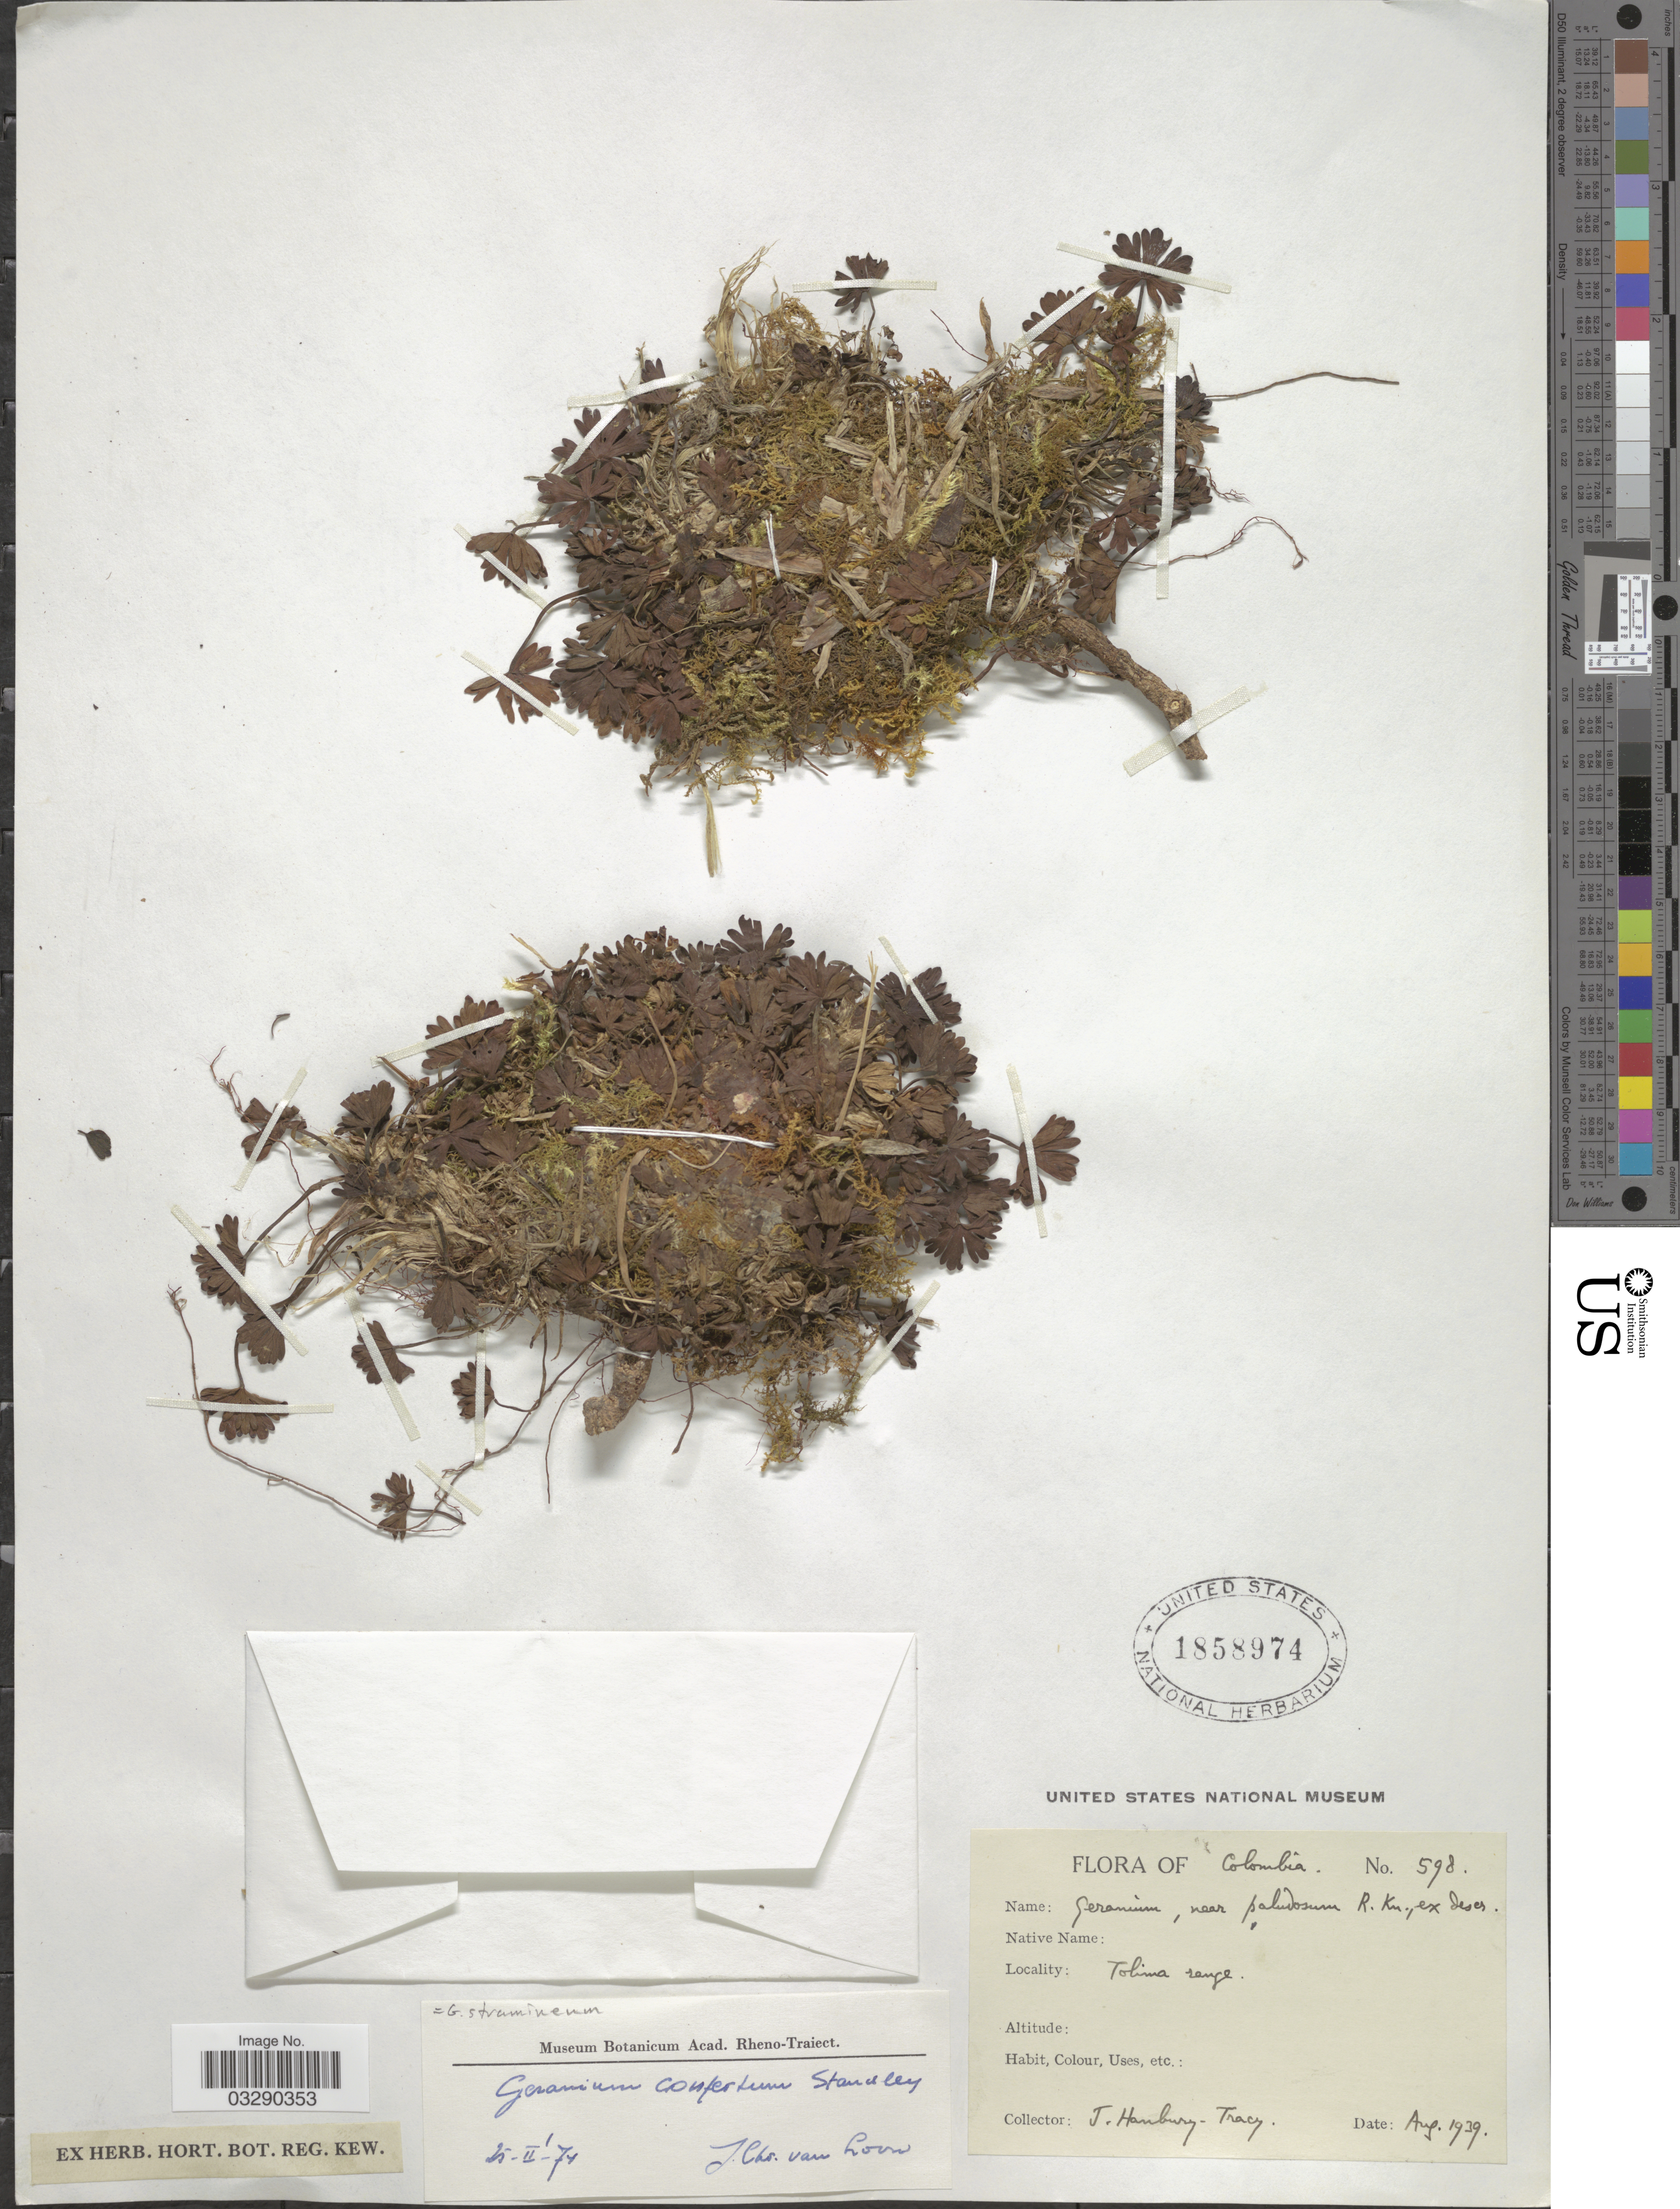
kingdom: Plantae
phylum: Tracheophyta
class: Magnoliopsida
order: Geraniales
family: Geraniaceae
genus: Geranium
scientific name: Geranium stramineum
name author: Triana & Planch.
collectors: J. Hanbury-Tracy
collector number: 598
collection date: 1939-08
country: Colombia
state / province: Tolima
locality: Tolima Range.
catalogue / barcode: US 1858974